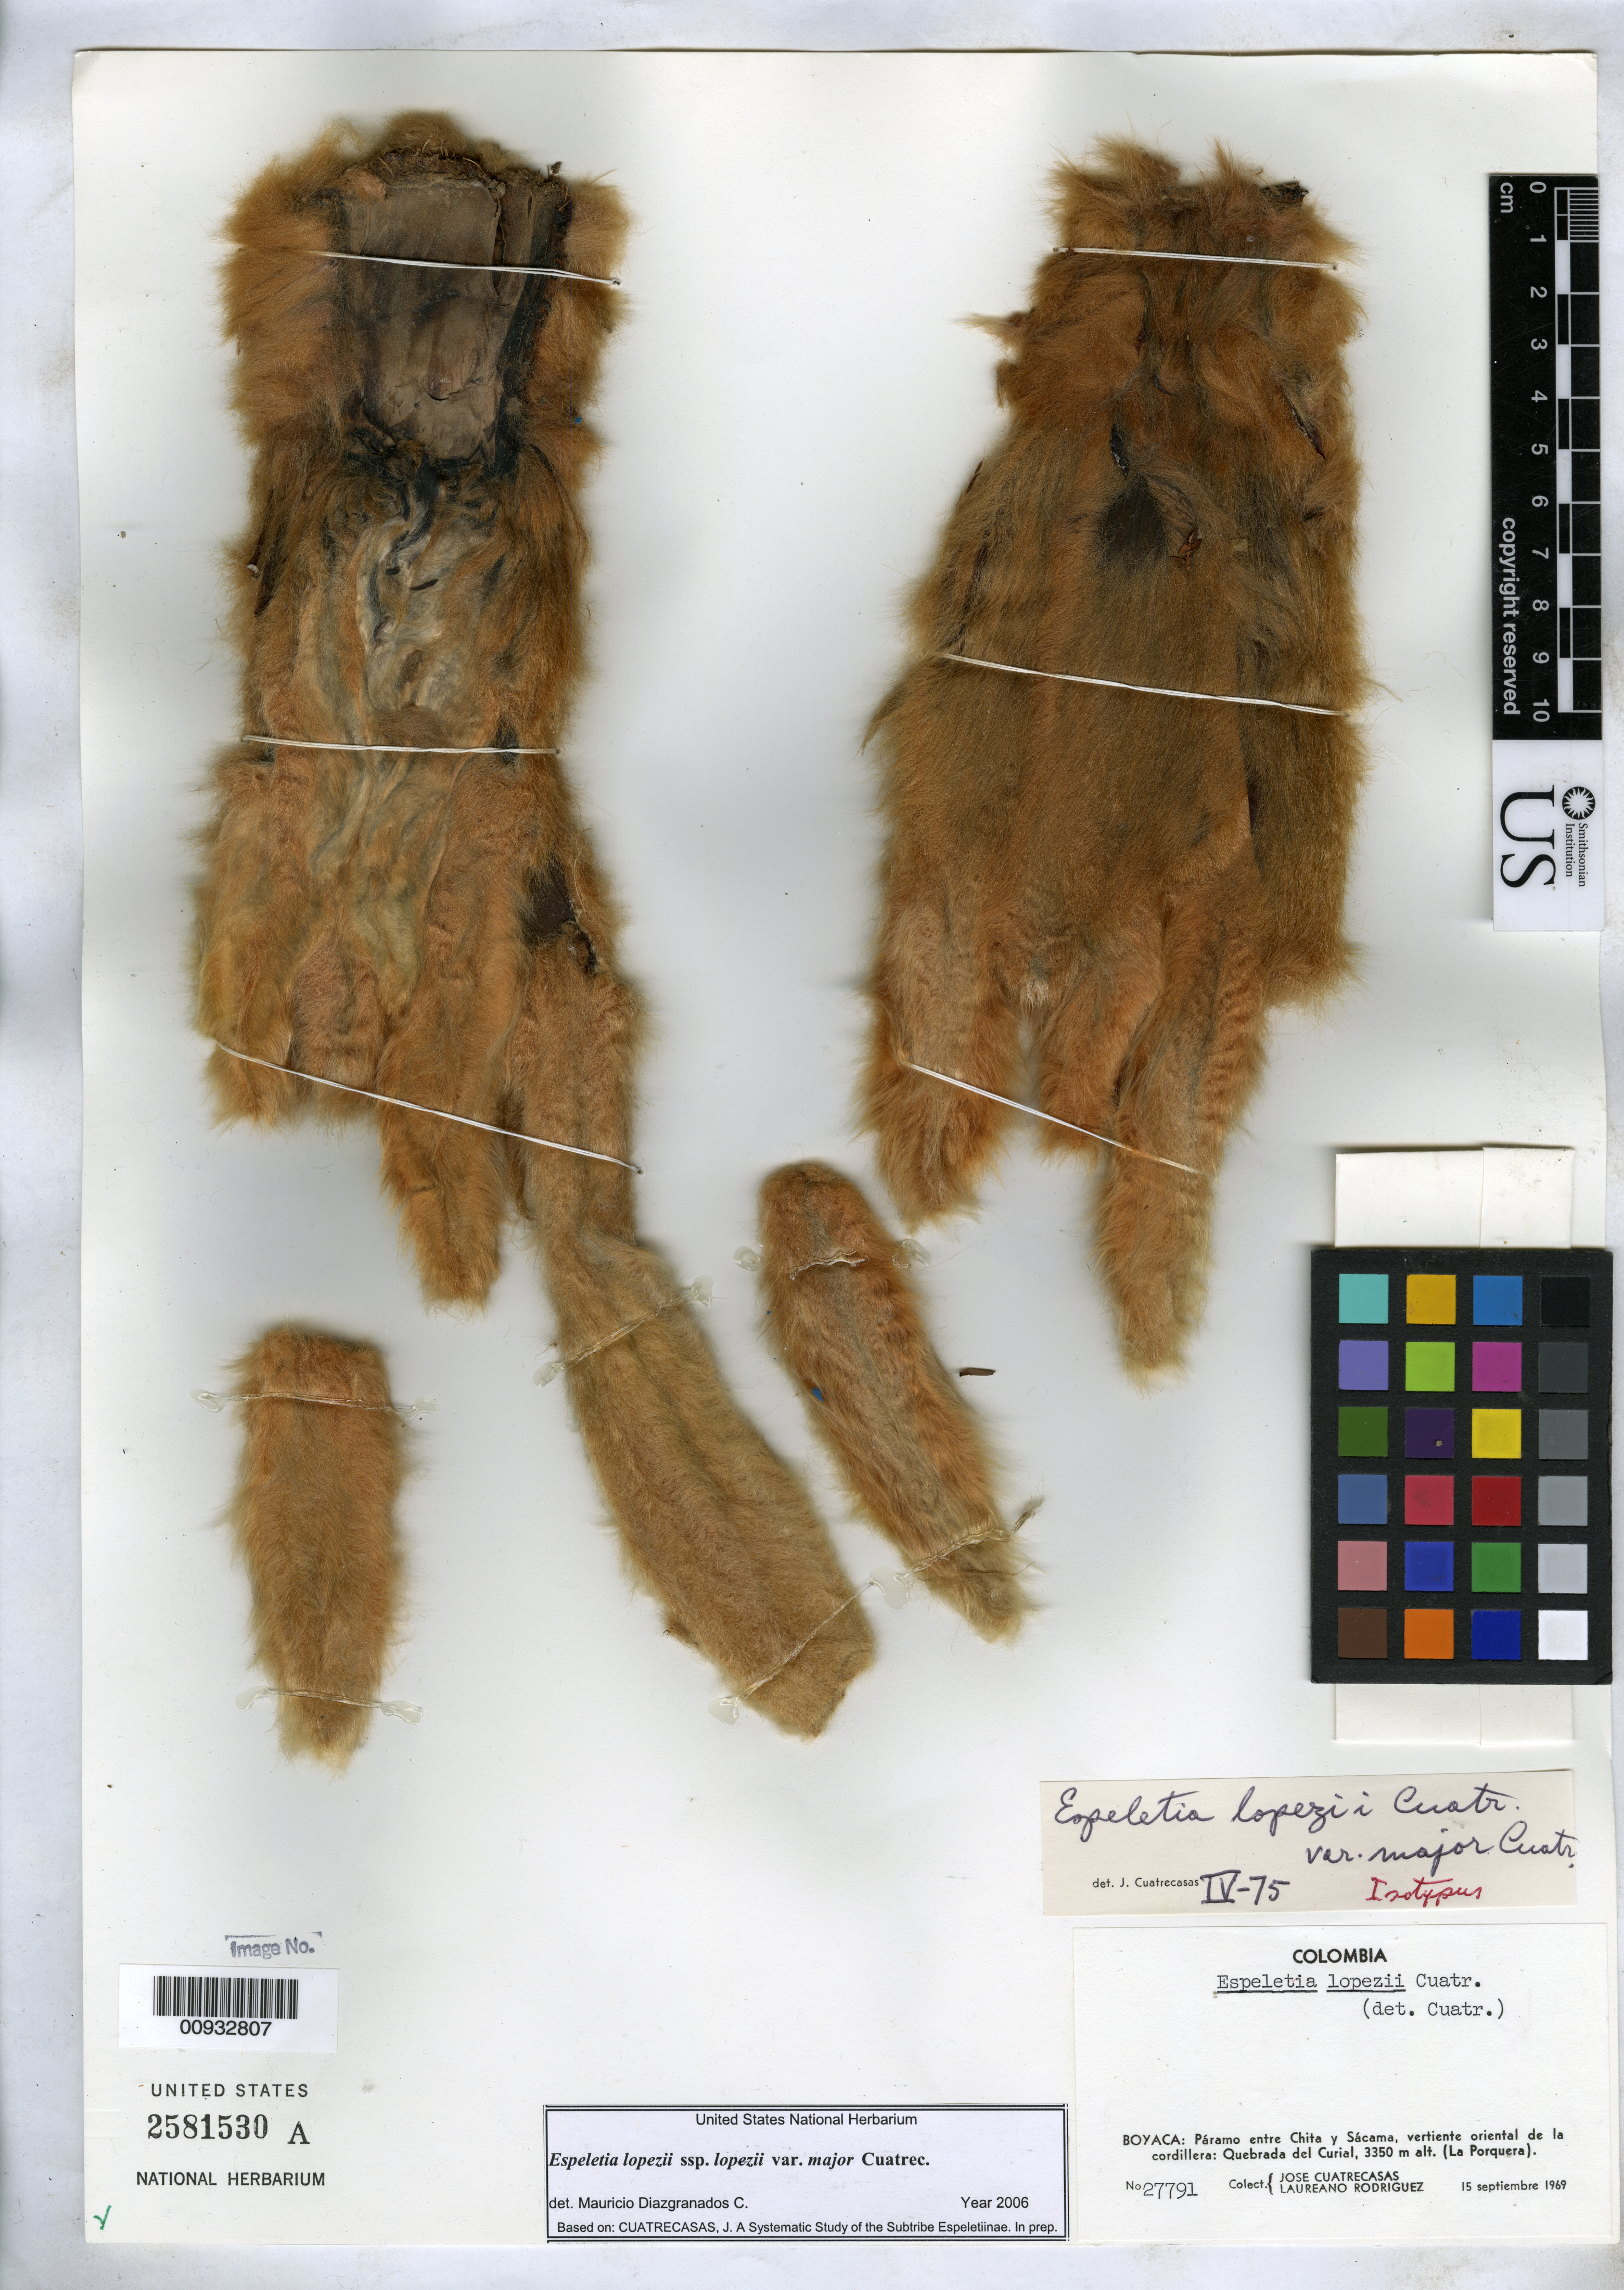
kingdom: Plantae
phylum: Tracheophyta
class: Magnoliopsida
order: Asterales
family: Asteraceae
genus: Espeletia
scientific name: Espeletia lopezii var. major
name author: Cuatrec.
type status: Isotype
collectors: J. Cuatrecasas & L. Rodriguez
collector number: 27791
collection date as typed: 15 Sep 1969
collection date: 1969-09-15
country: Colombia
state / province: Boyacá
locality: Páramo entre Chita & Sacama, Vertiente Oriental de la Cordillera, Quebrada del Curial, La Porquera. [Upland between Chita & Sacama, eastern slope of the mountain range, Quebrada del Curial, La Porquera.]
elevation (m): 3350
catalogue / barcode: US 2581530